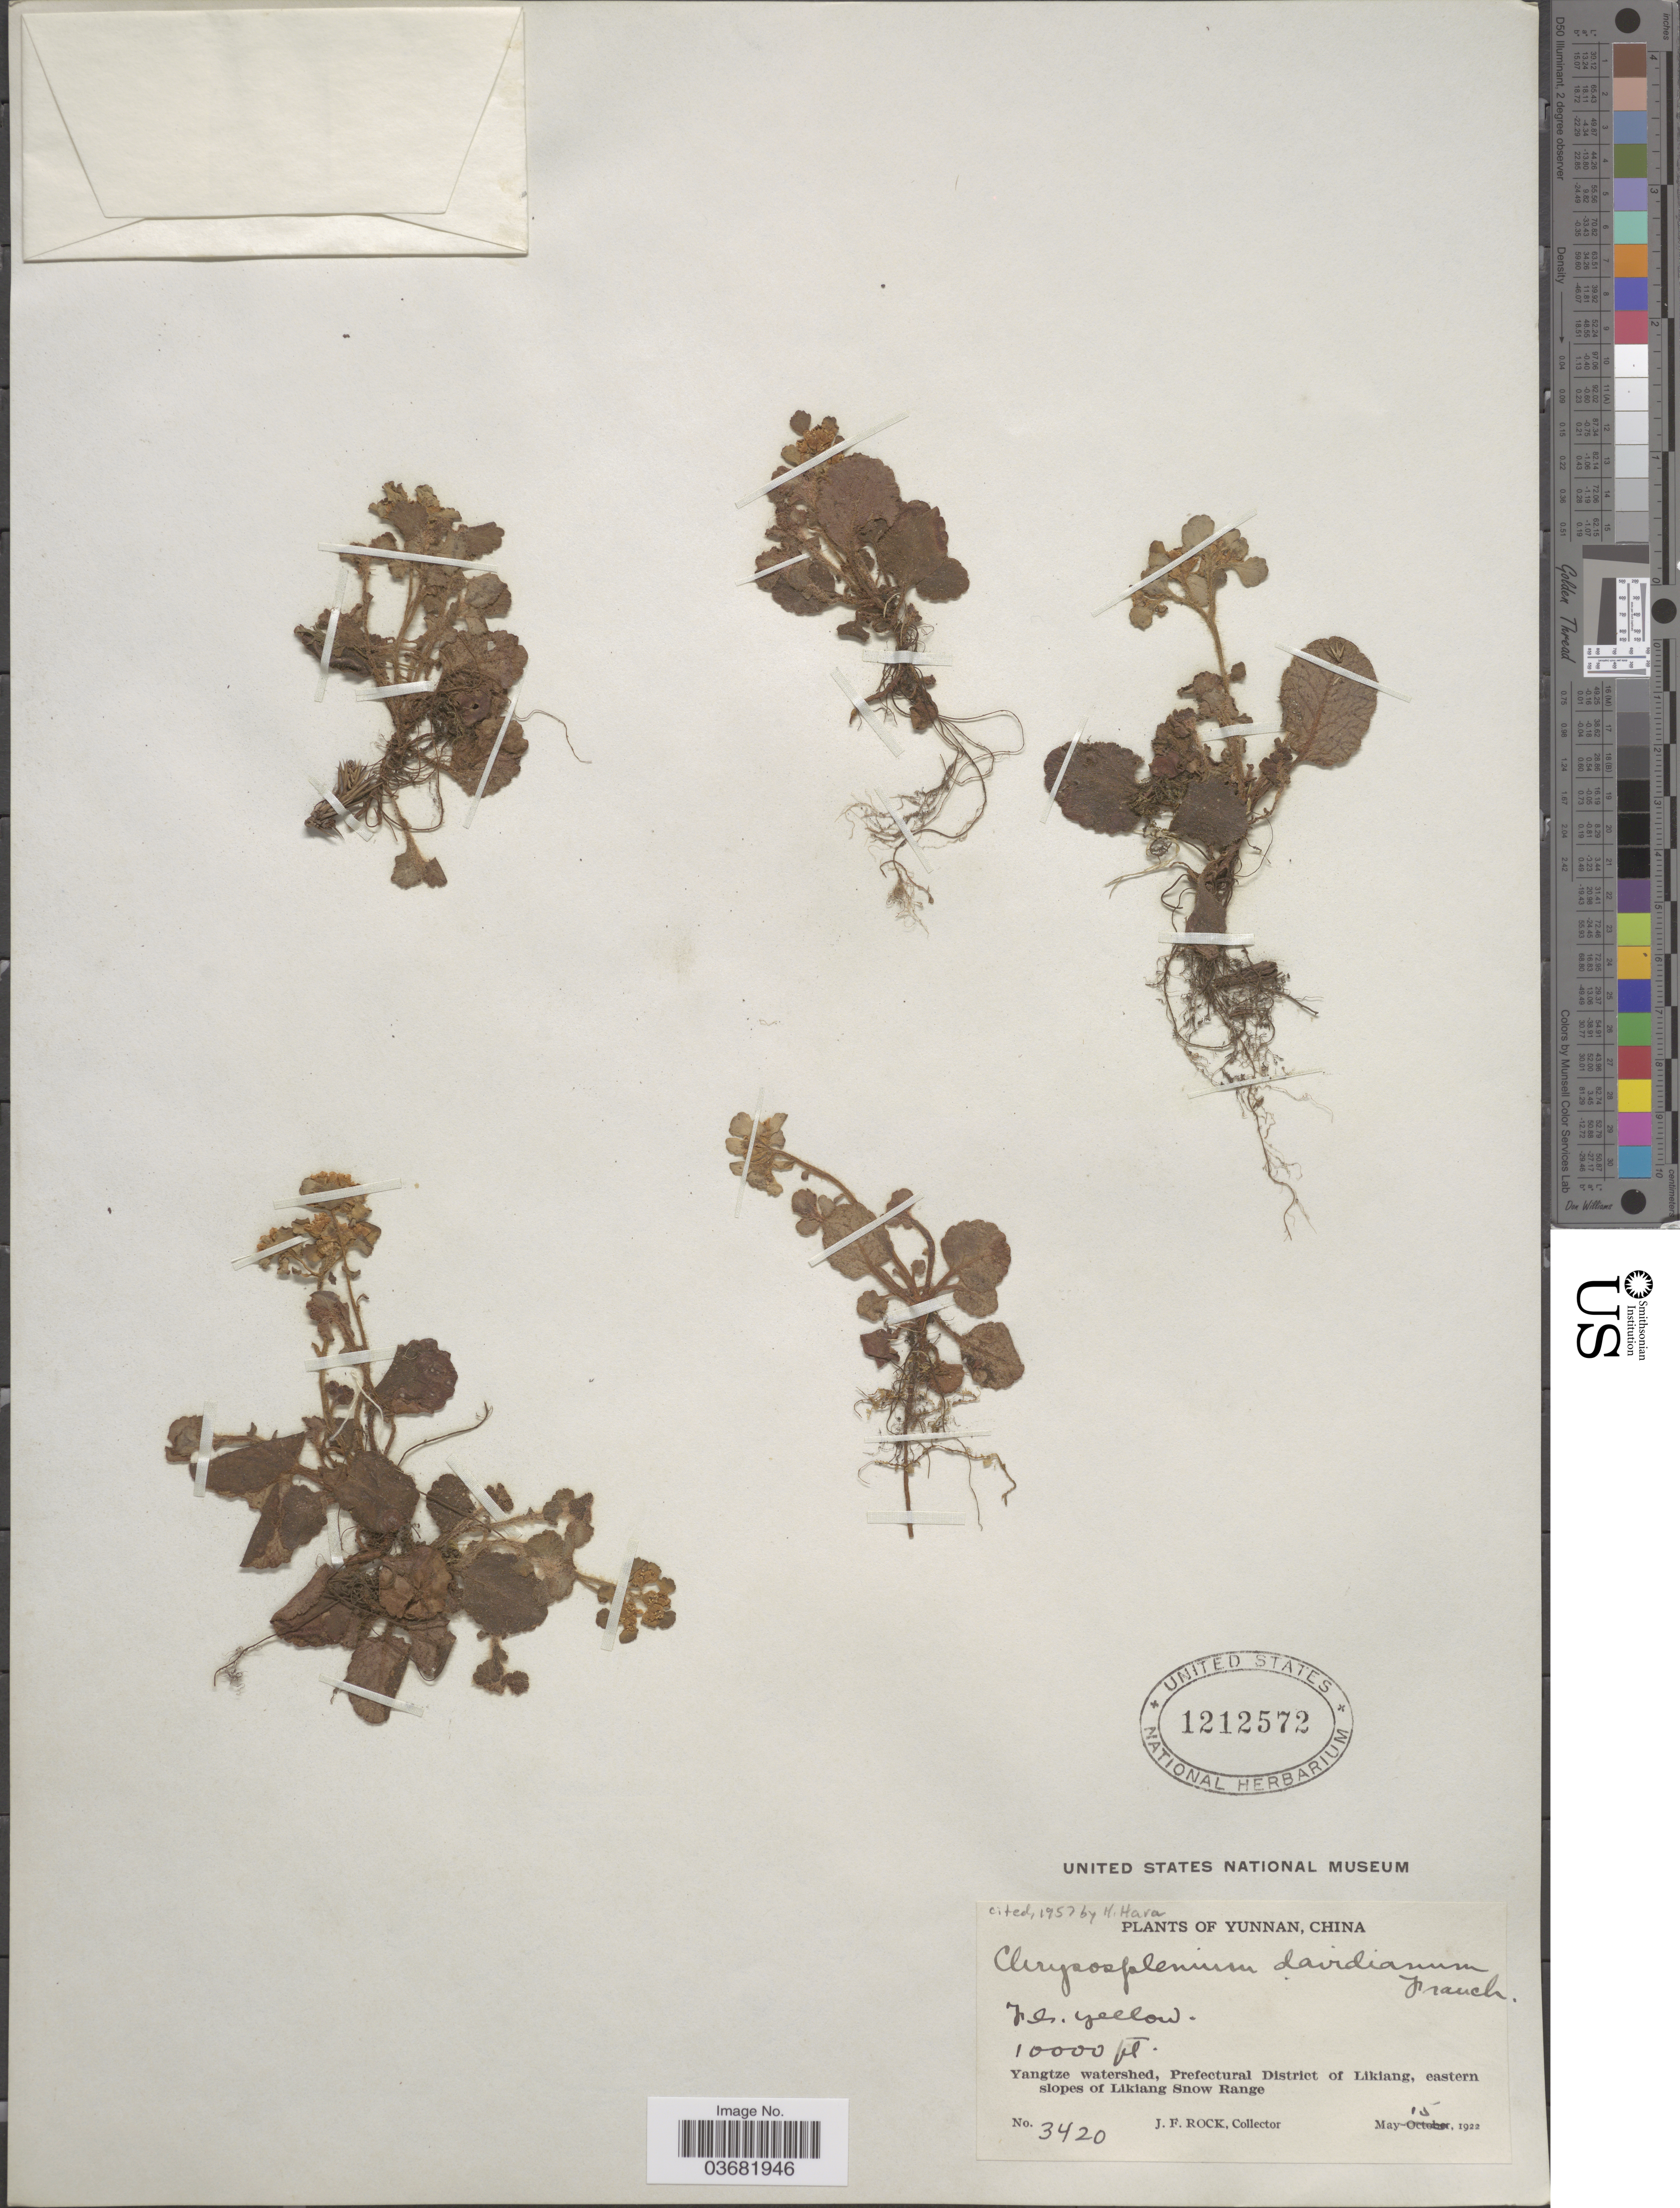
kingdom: Plantae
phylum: Tracheophyta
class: Magnoliopsida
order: Saxifragales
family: Saxifragaceae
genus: Chrysosplenium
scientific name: Chrysosplenium davidianum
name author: Decne. ex Maxim.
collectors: J. Rock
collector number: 3420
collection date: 1922-05-15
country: China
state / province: Yunnan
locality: Yangtze watershed, Prefectural District of Likiang, eastern slopes of Likiang Snow Range.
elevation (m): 3048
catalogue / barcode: US 1212572